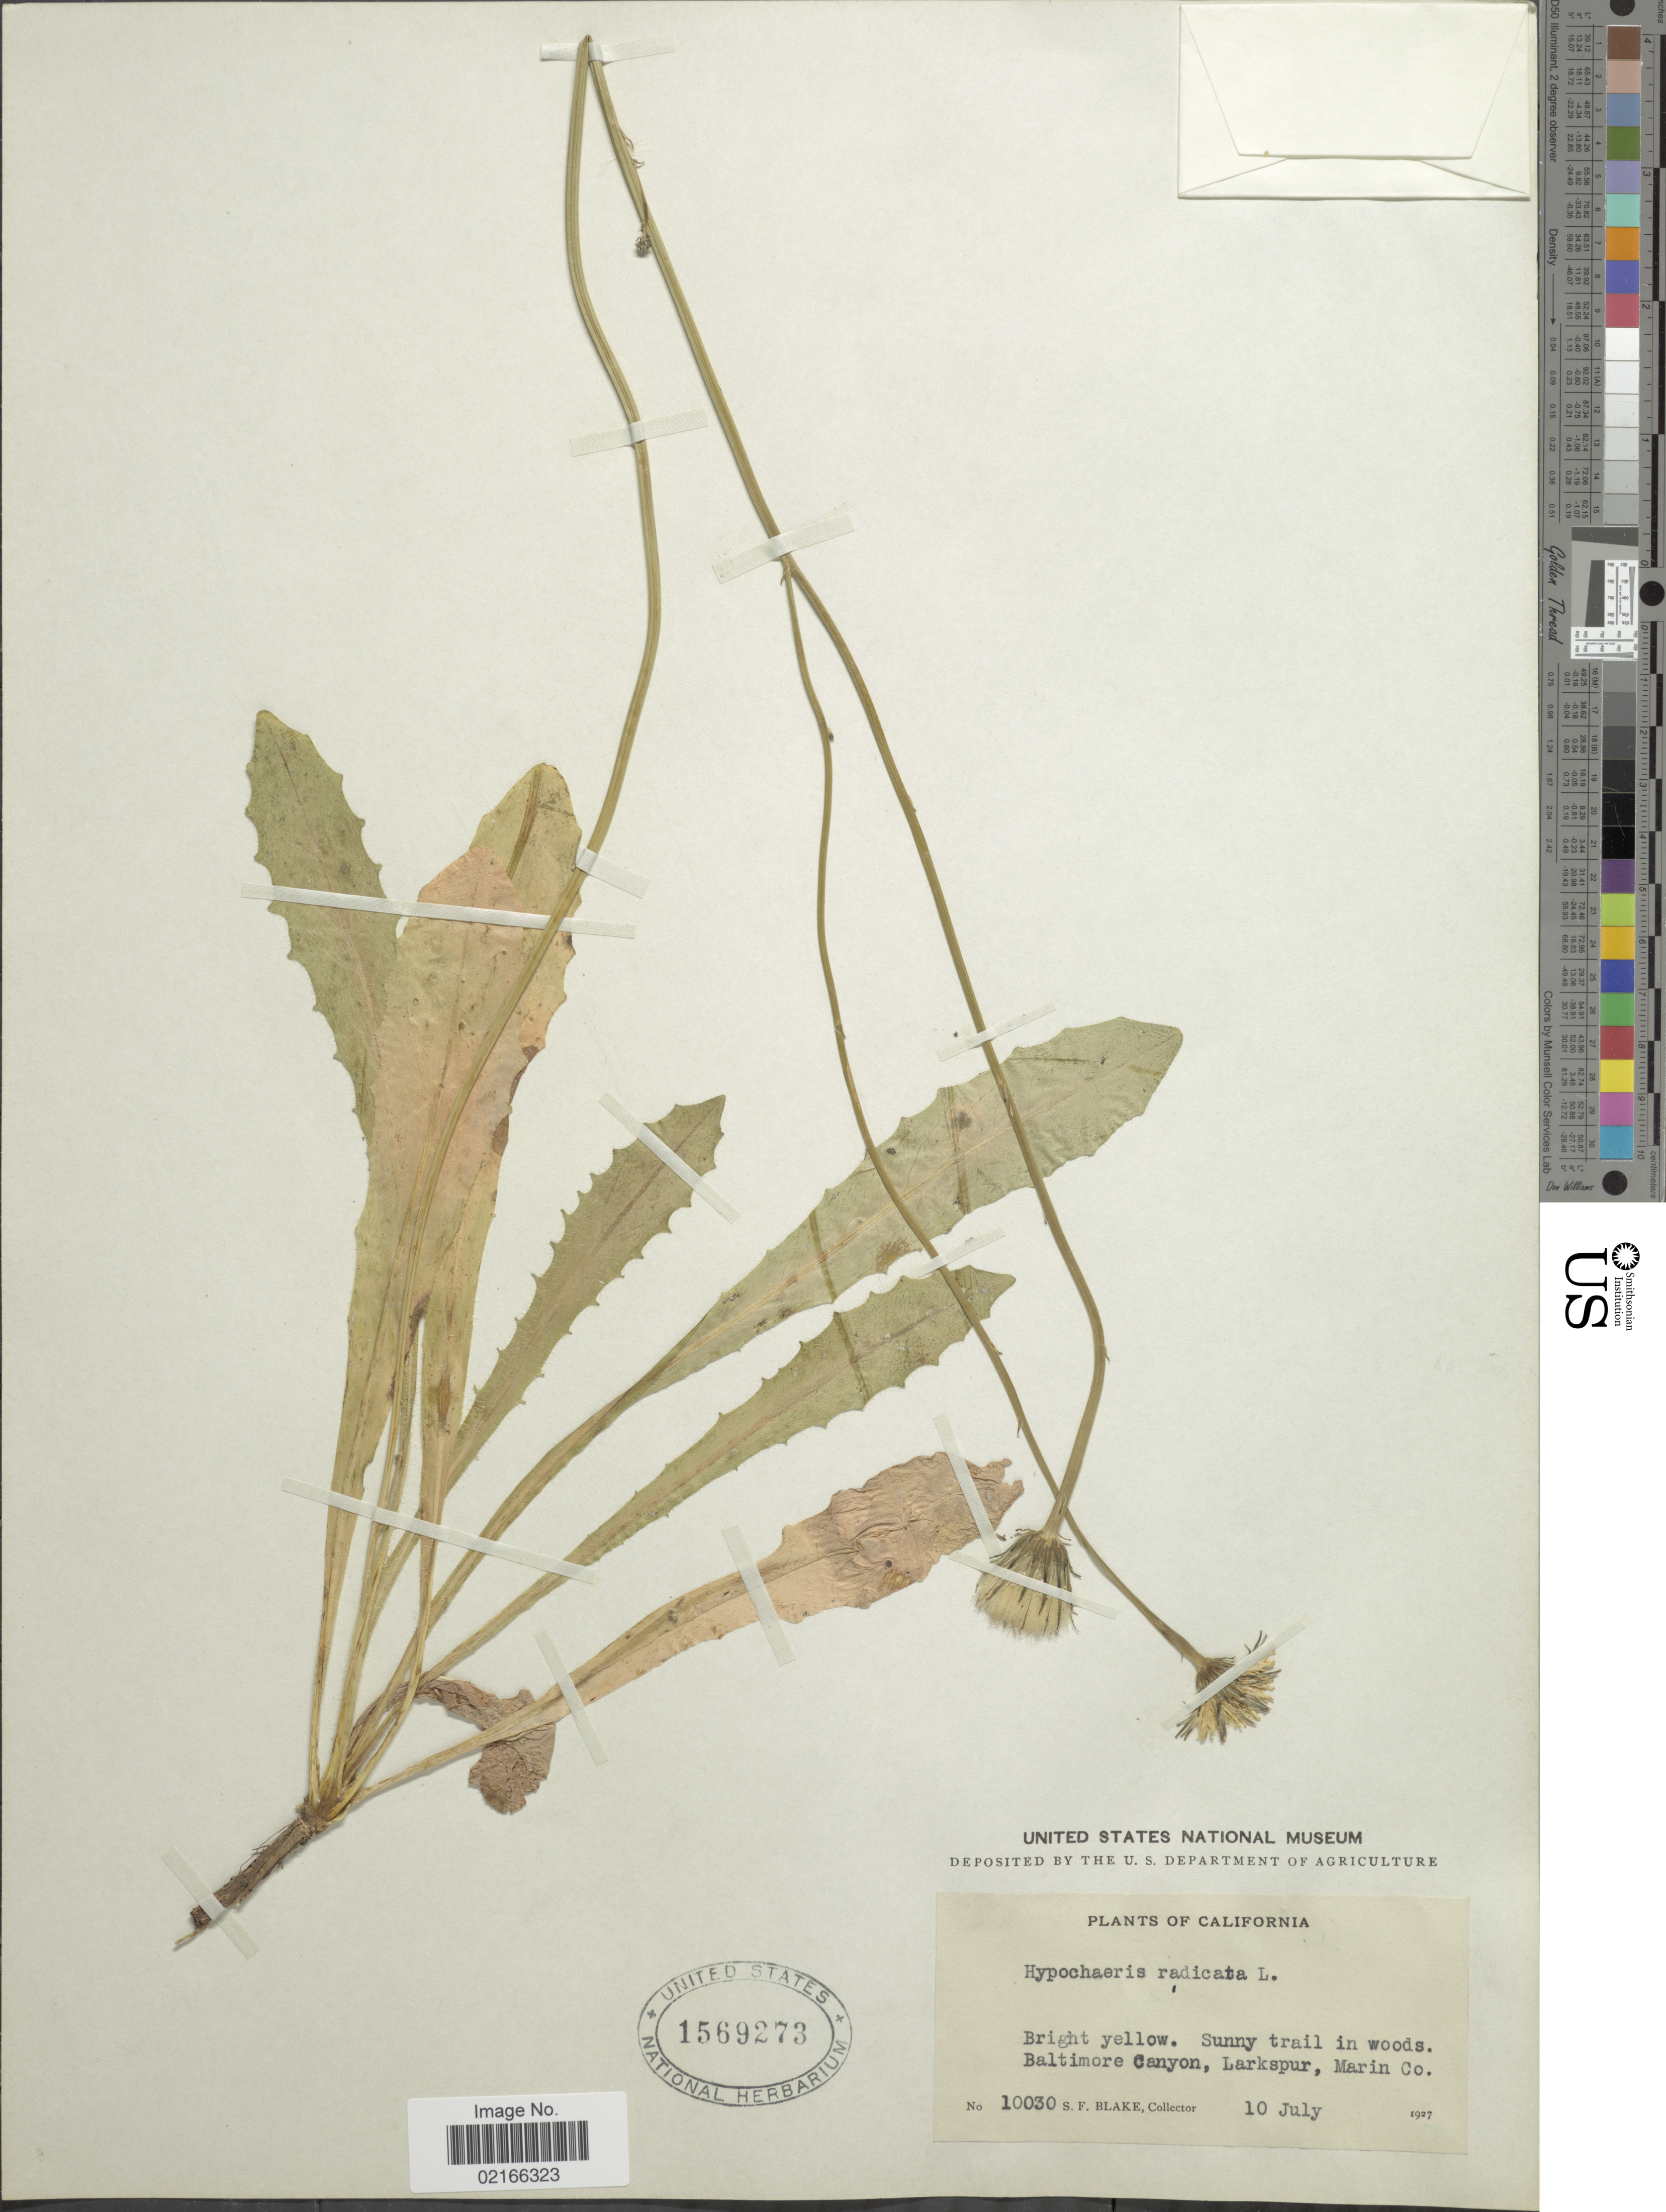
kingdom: Plantae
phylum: Tracheophyta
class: Magnoliopsida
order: Asterales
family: Asteraceae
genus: Hypochaeris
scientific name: Hypochaeris radicata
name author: L.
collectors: S. Blake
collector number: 10030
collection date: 1927-07-10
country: United States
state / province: California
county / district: Marin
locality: Baltimore Canyon, Larkspur, Marin Co.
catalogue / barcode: US 1569273